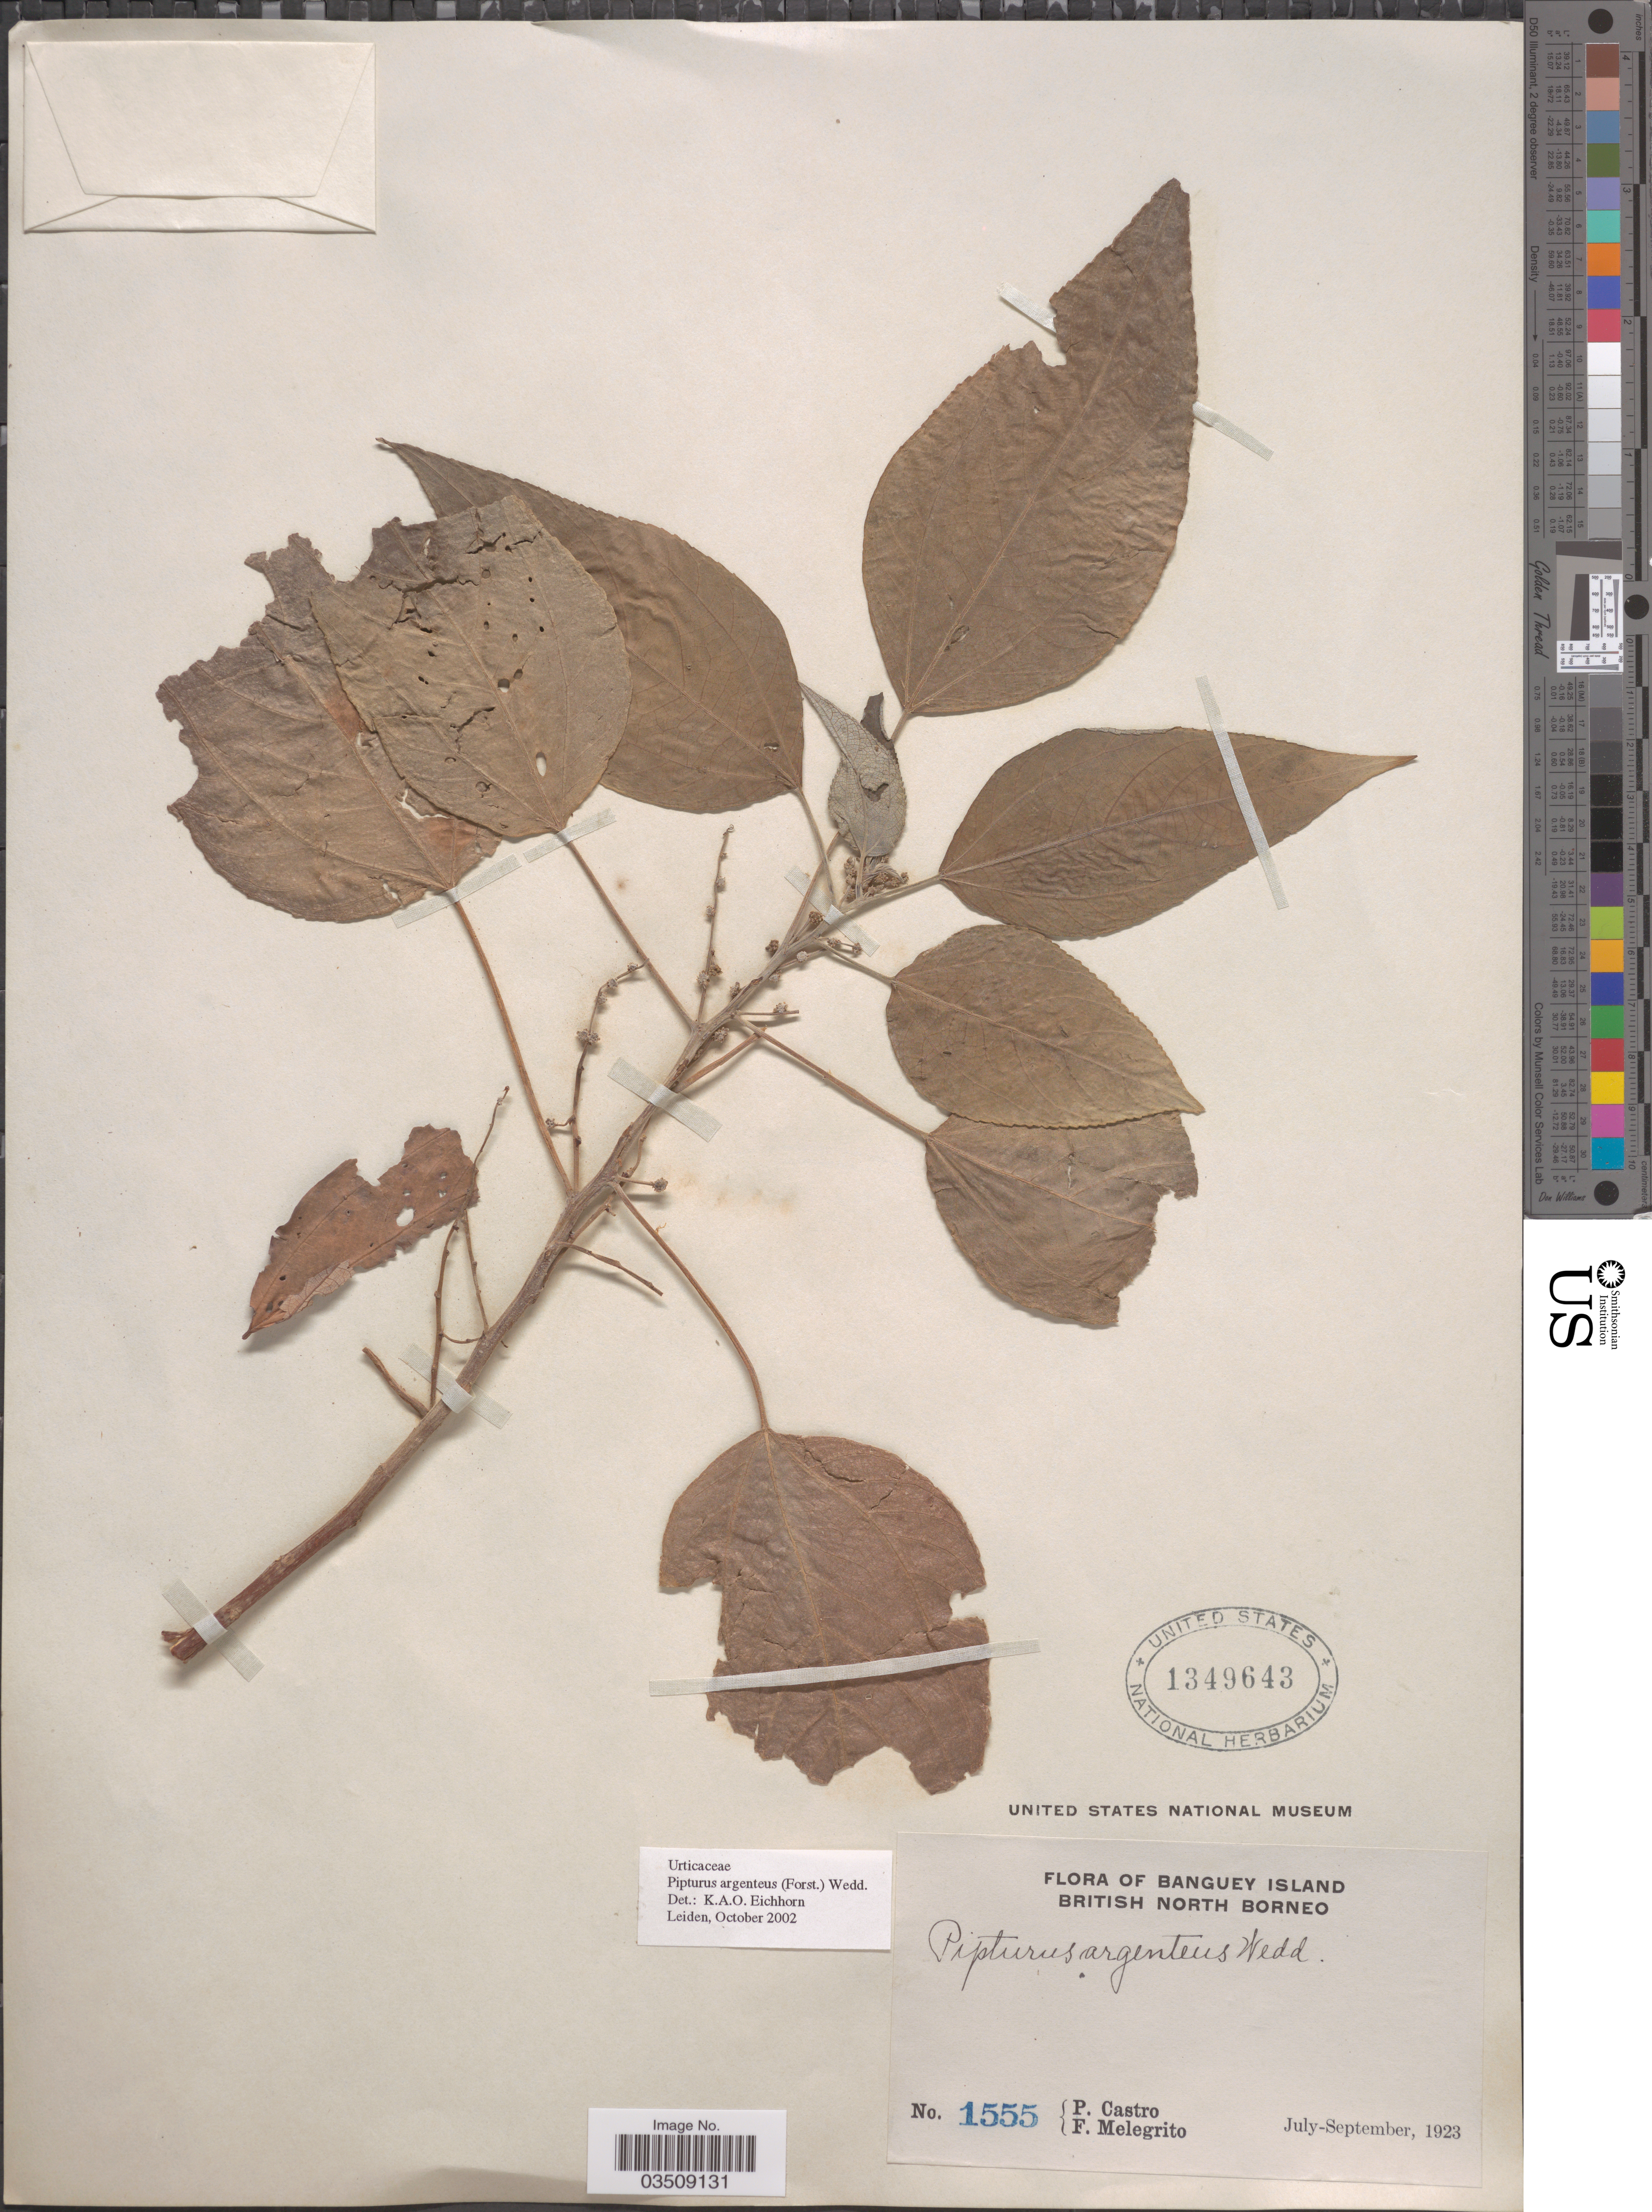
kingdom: Plantae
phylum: Tracheophyta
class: Magnoliopsida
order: Rosales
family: Urticaceae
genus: Pipturus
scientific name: Pipturus argenteus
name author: (G. Forst.) Wedd.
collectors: P. Castro & F. Melegrito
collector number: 1555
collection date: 1923-07/1923-09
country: Malaysia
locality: Banguey Island. British North Borneo.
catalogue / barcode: US 1349643